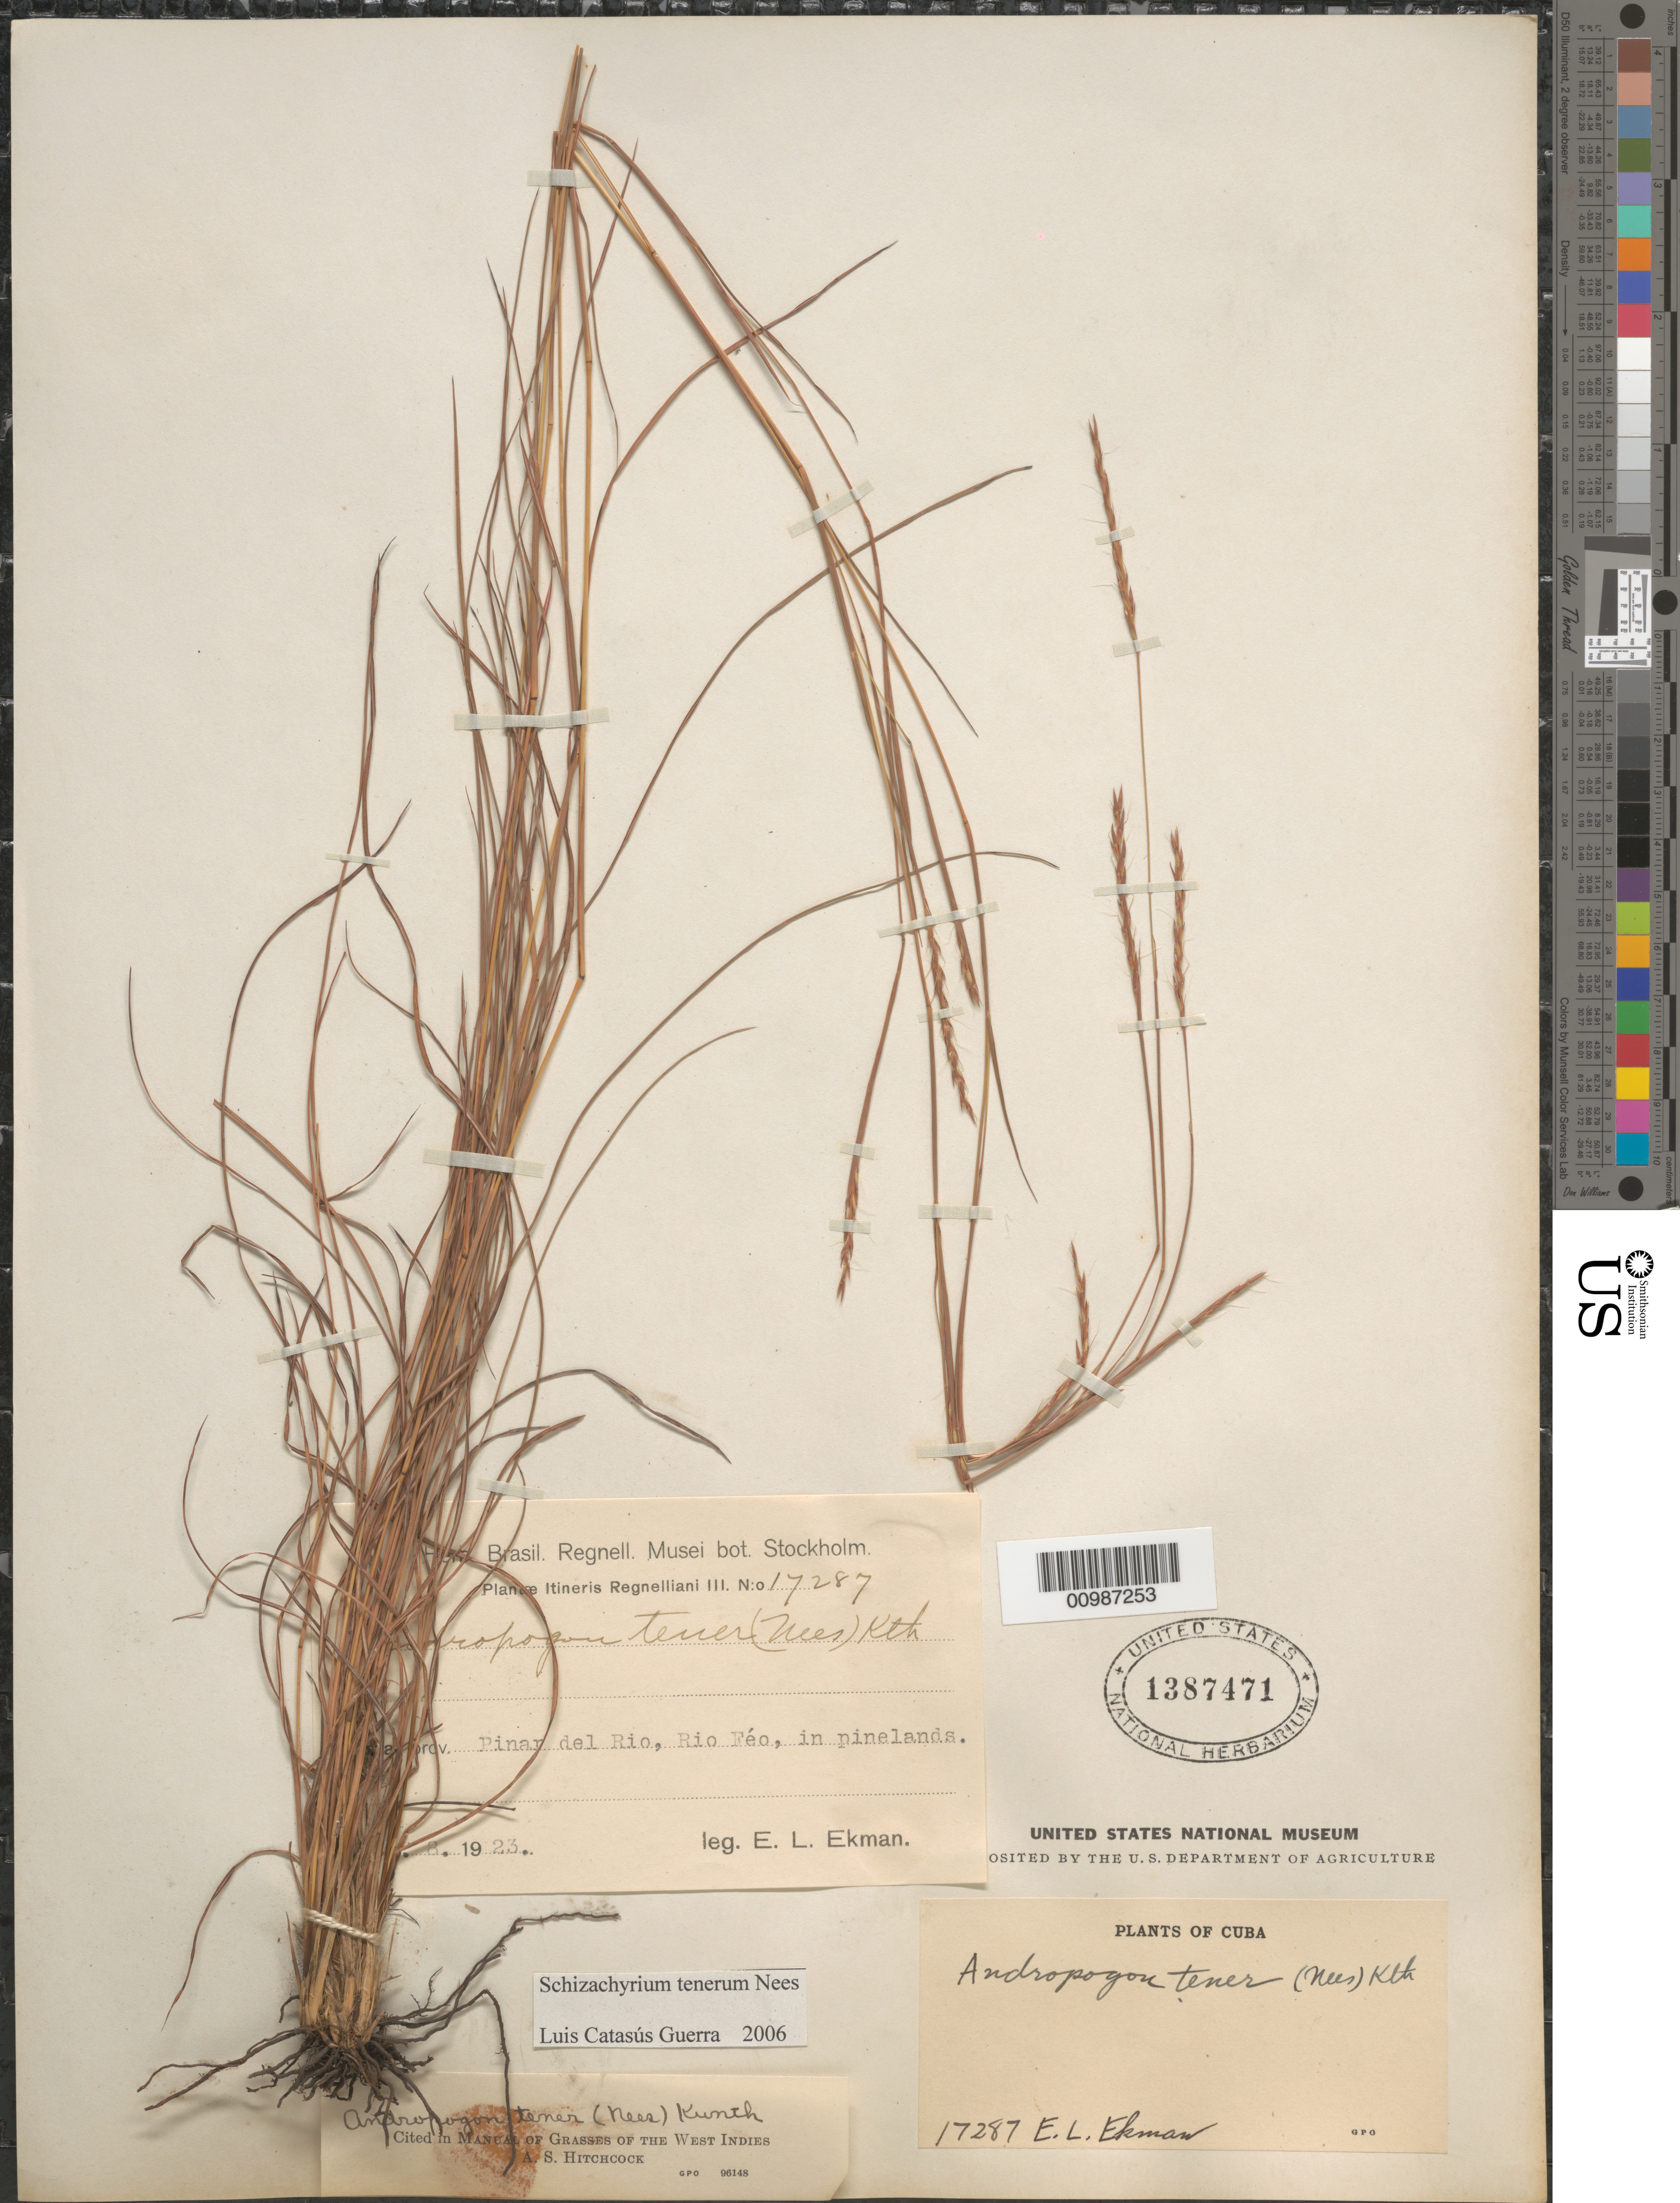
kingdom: Plantae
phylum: Tracheophyta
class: Liliopsida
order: Poales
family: Poaceae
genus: Andropogon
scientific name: Andropogon tener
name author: (Nees) Kunth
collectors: E. L. Ekman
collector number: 17287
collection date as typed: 23 Aug 1923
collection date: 1923-08-23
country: Cuba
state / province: Pinar del Rio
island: Cuba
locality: Rio Feo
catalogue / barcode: US 1387471